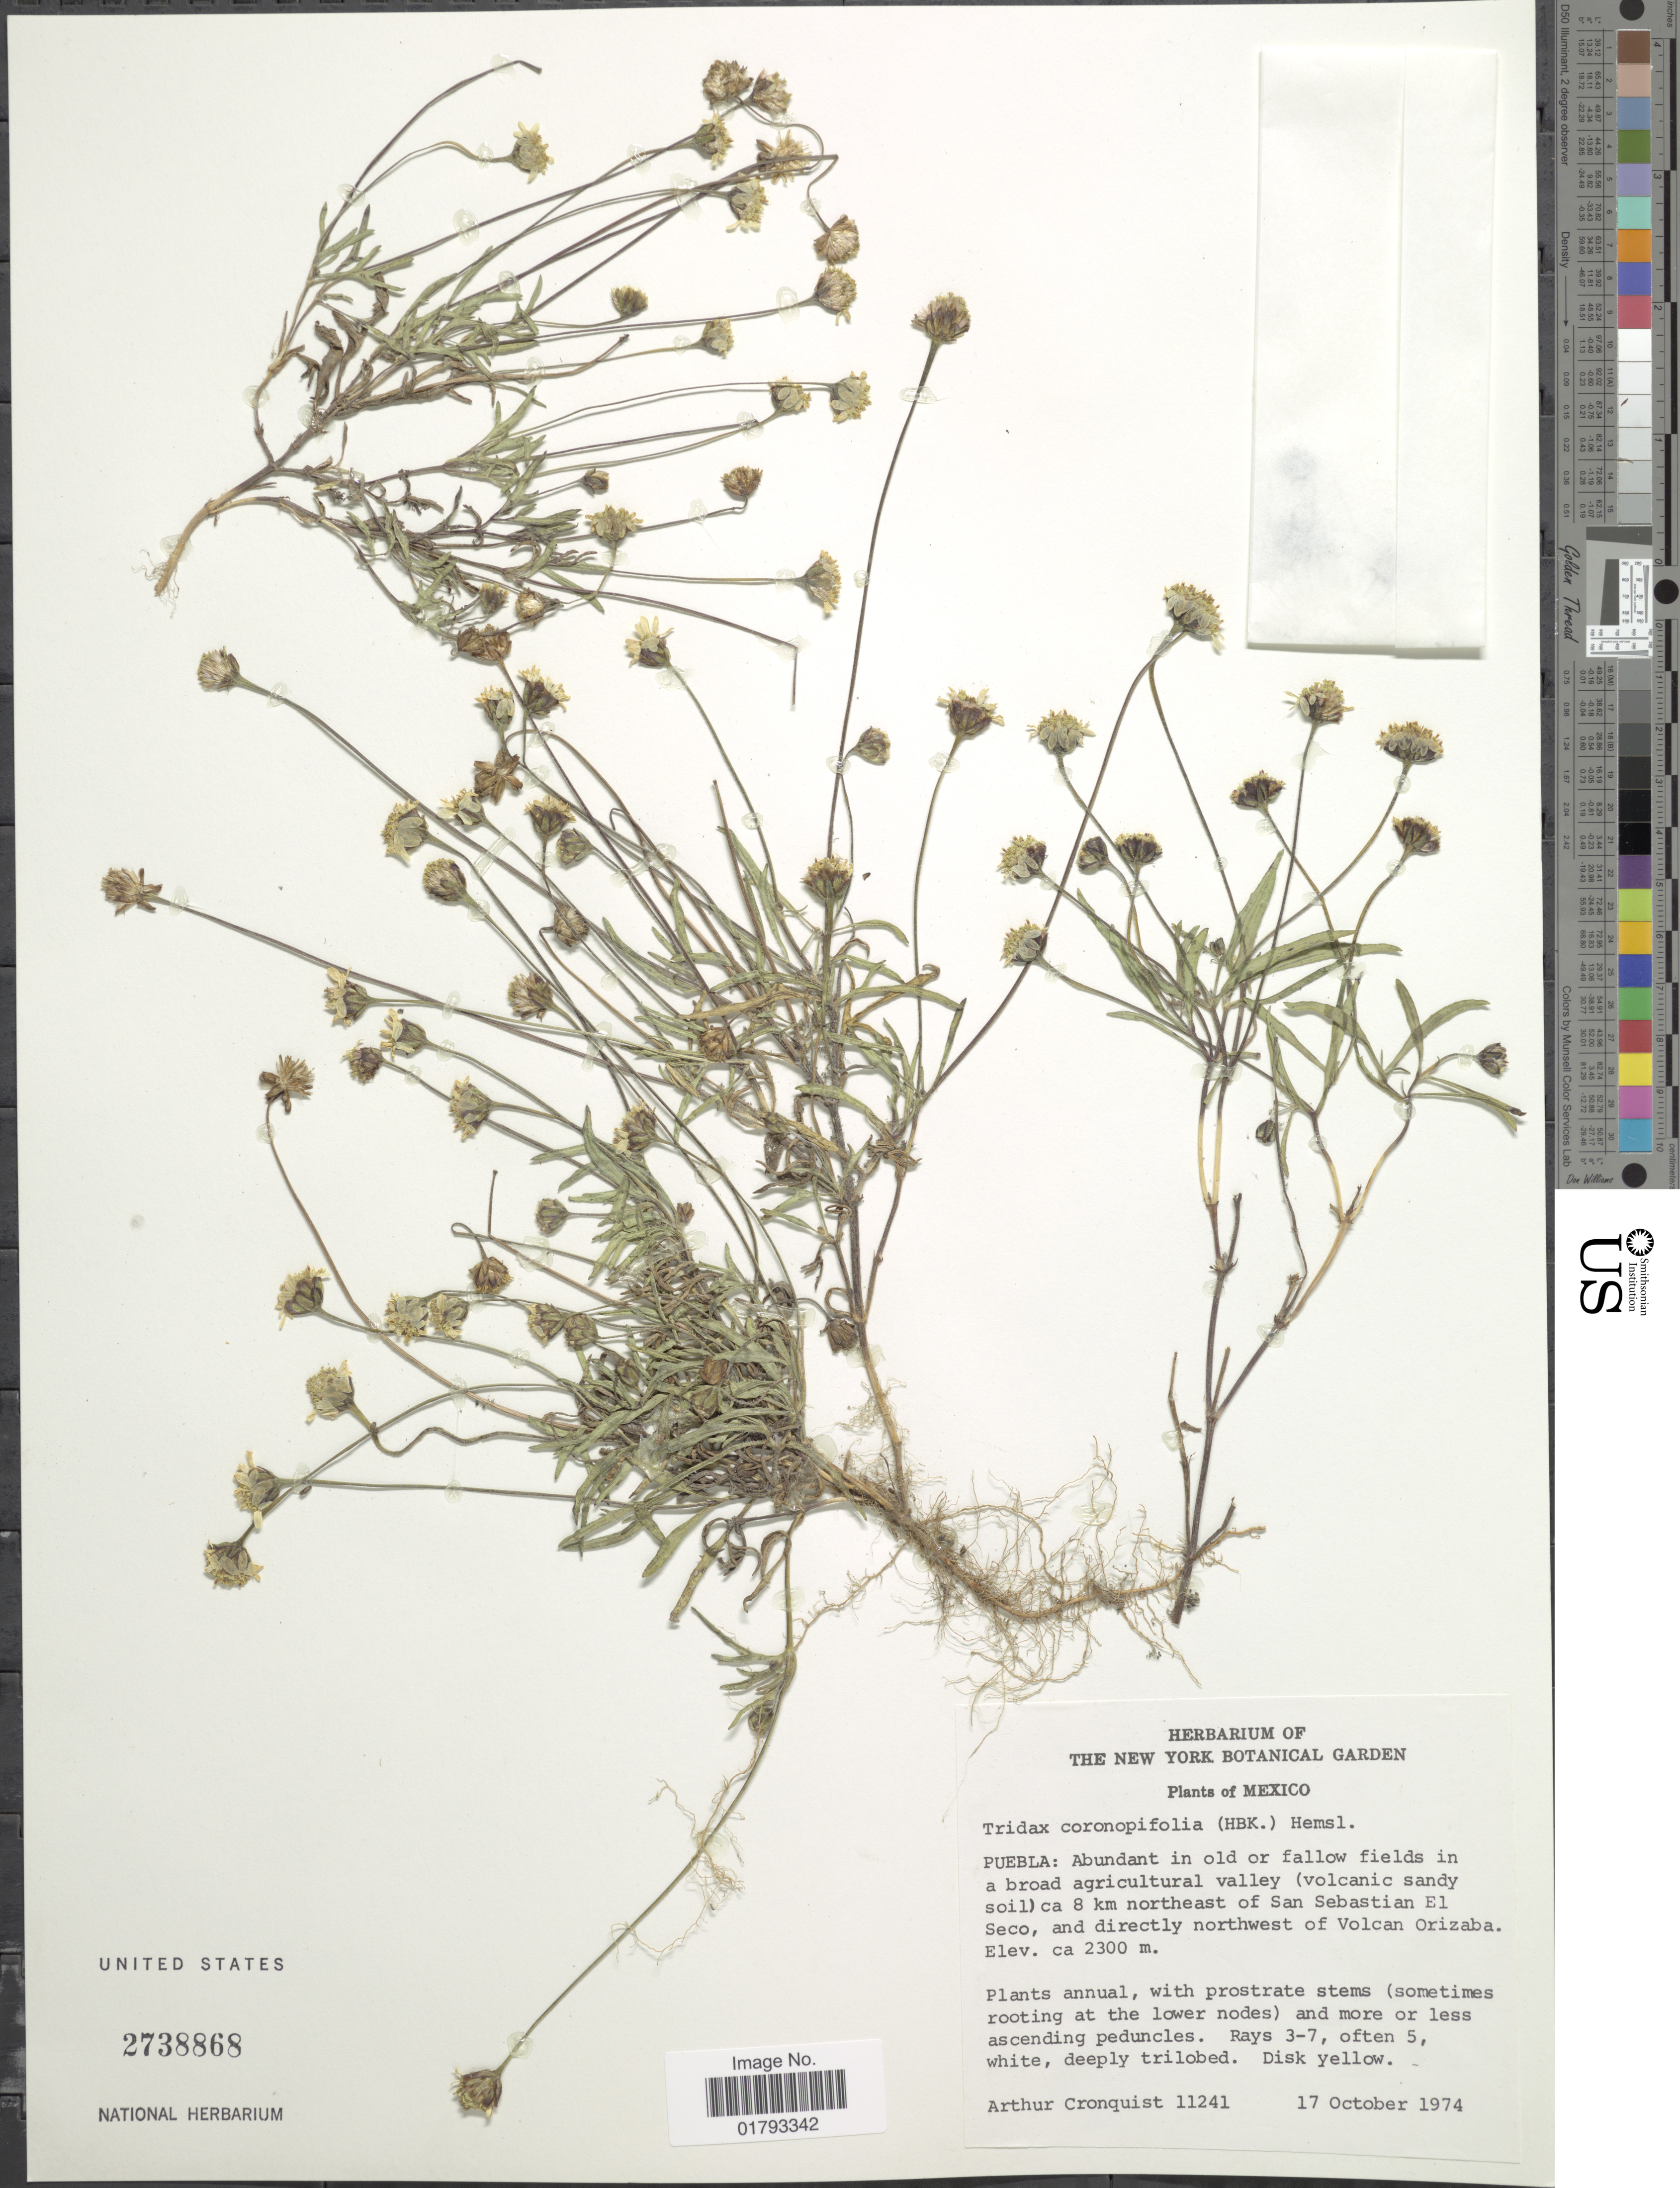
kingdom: Plantae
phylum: Tracheophyta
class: Magnoliopsida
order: Asterales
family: Asteraceae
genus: Tridax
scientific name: Tridax coronopifolia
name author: (Kunth) Hemsl.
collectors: A. J. Cronquist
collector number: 11241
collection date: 1974-10-17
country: Mexico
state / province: Puebla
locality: Puebla: Broad agricultural valley ( volcanic sandy soil) ca 8 km northeast of San Sebastian El Seco, and directly northwest of Volcanic Orizaba.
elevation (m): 2300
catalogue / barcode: US 2738868